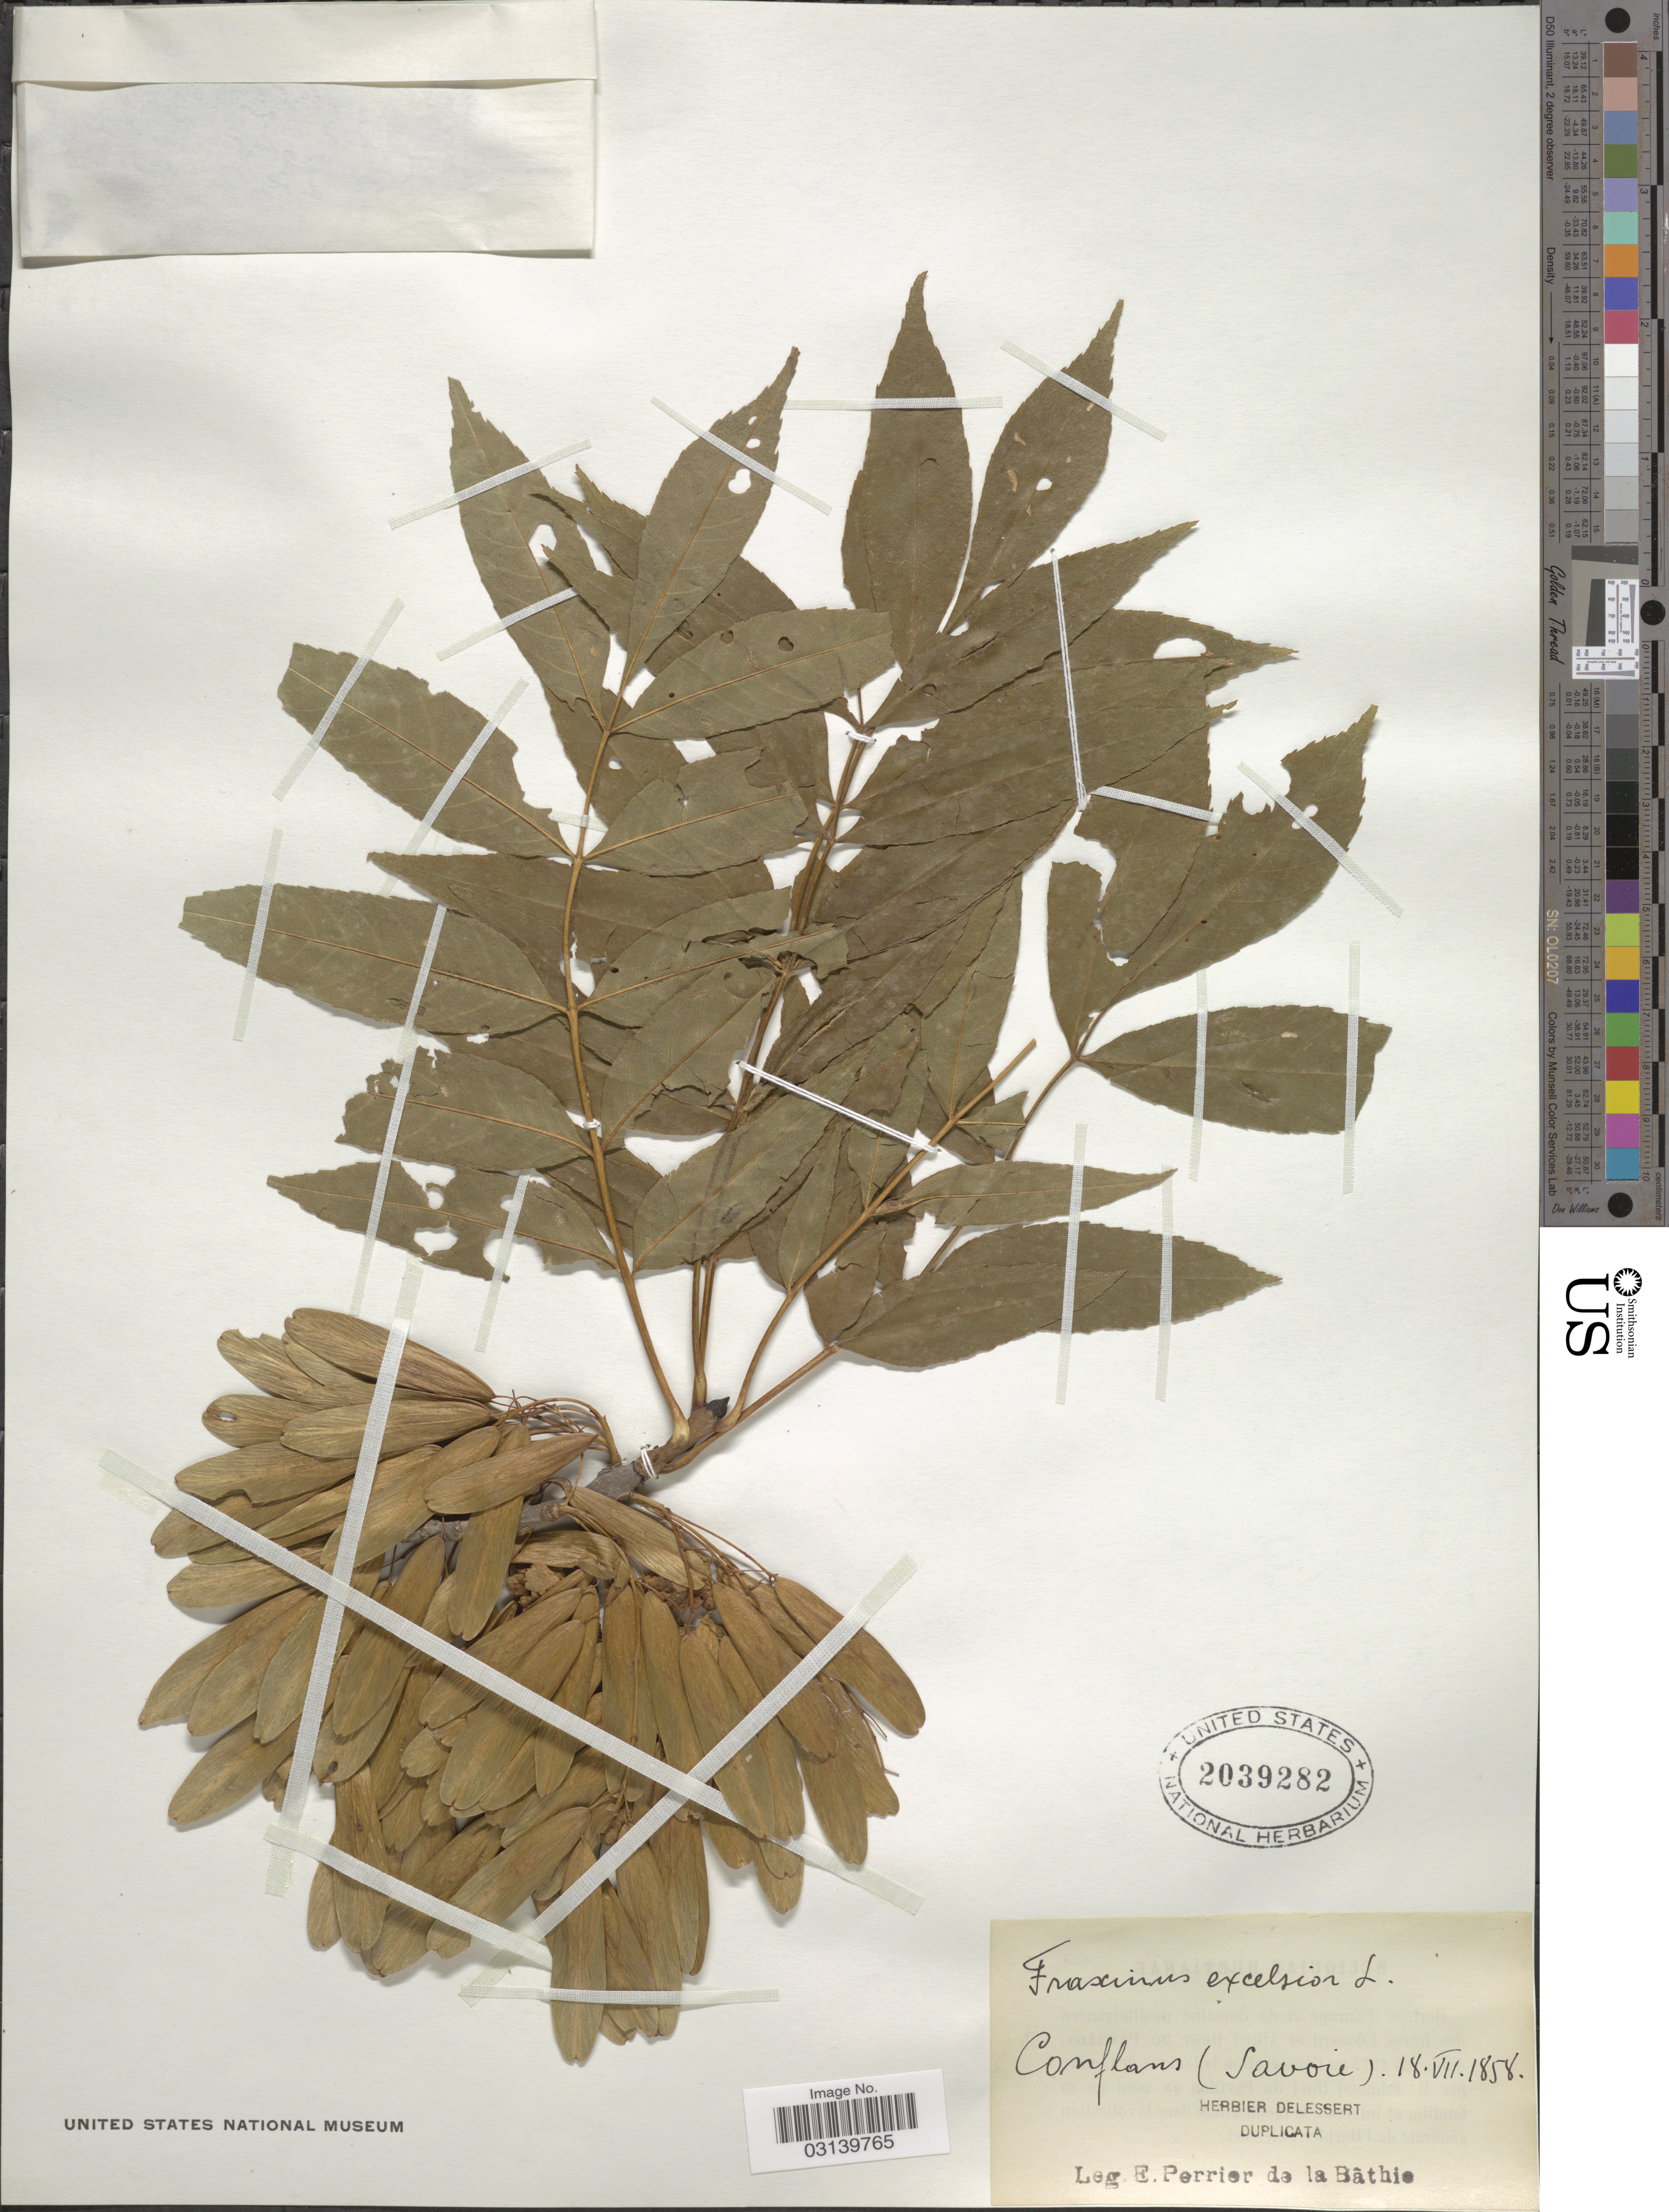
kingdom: Plantae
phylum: Tracheophyta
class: Magnoliopsida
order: Lamiales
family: Oleaceae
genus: Fraxinus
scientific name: Fraxinus excelsior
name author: L.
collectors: E. Perrier de la Bâthie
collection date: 1858-07-18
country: France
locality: Conflans (Savoie).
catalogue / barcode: US 2039282